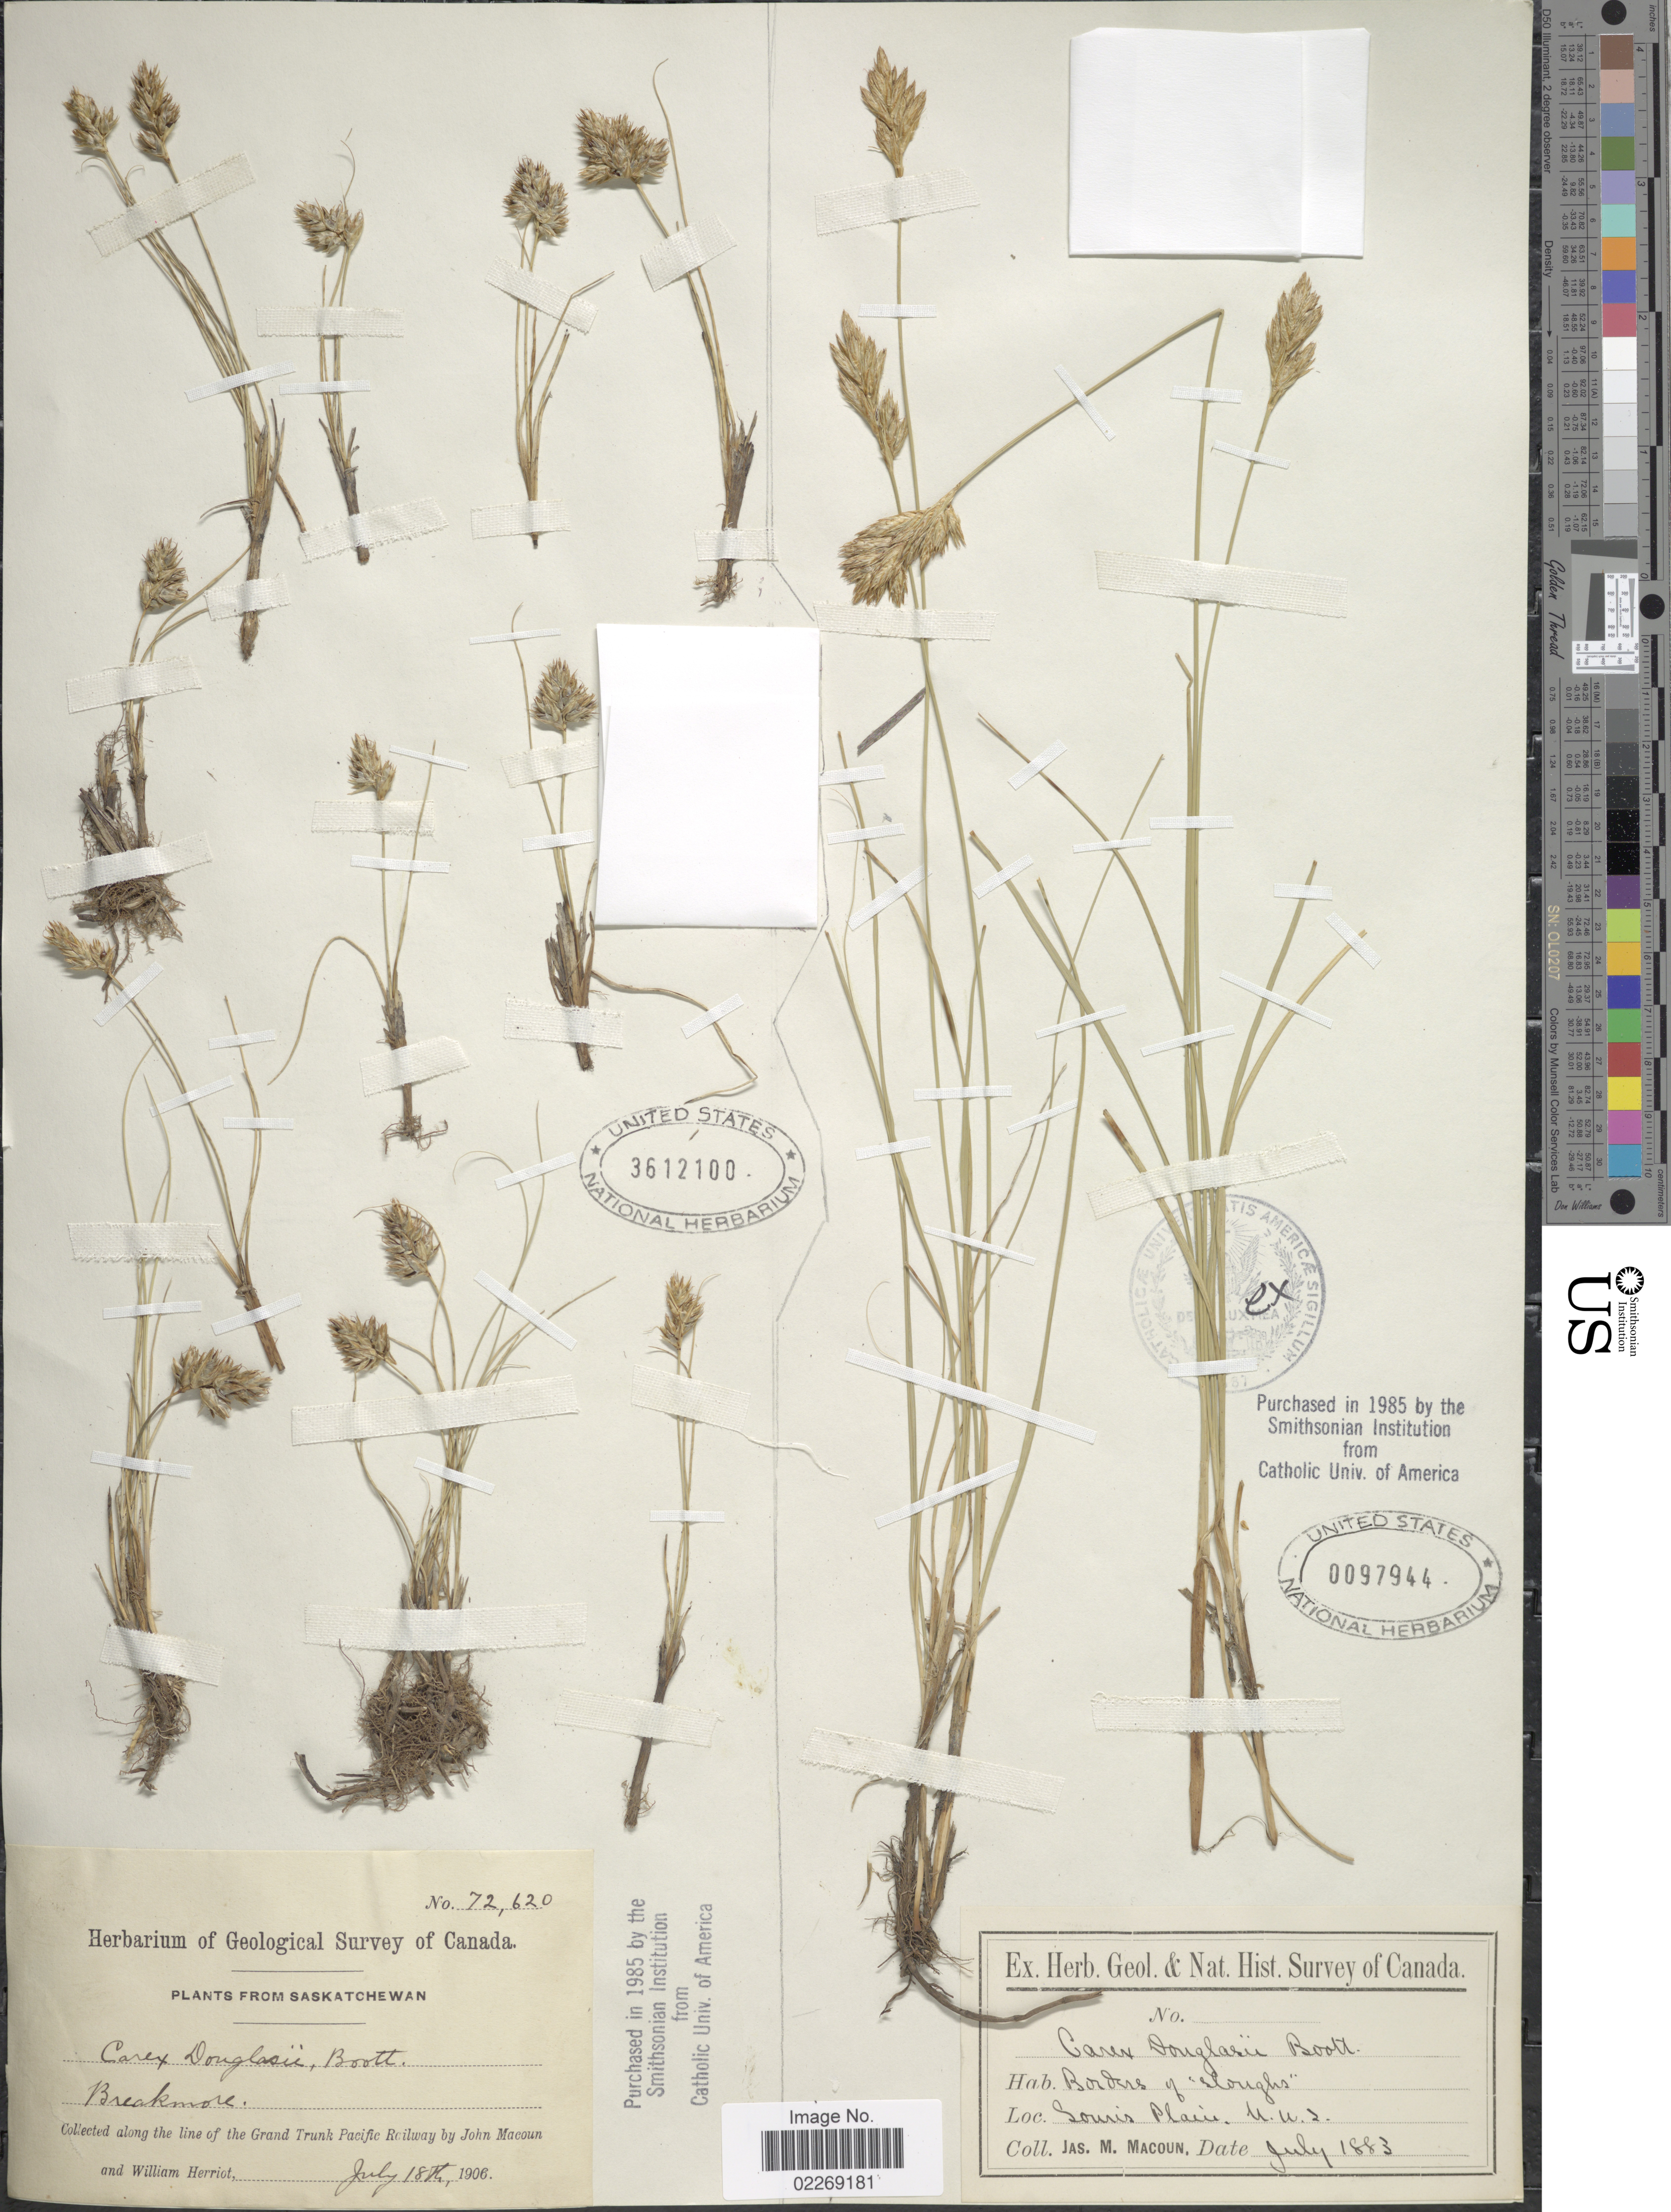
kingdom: Plantae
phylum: Tracheophyta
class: Liliopsida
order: Poales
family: Cyperaceae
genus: Carex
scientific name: Carex douglasii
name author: Boott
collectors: J. M. Macoun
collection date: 1883-07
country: Canada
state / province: Northwest Territories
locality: Souris Plain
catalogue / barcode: US 97944